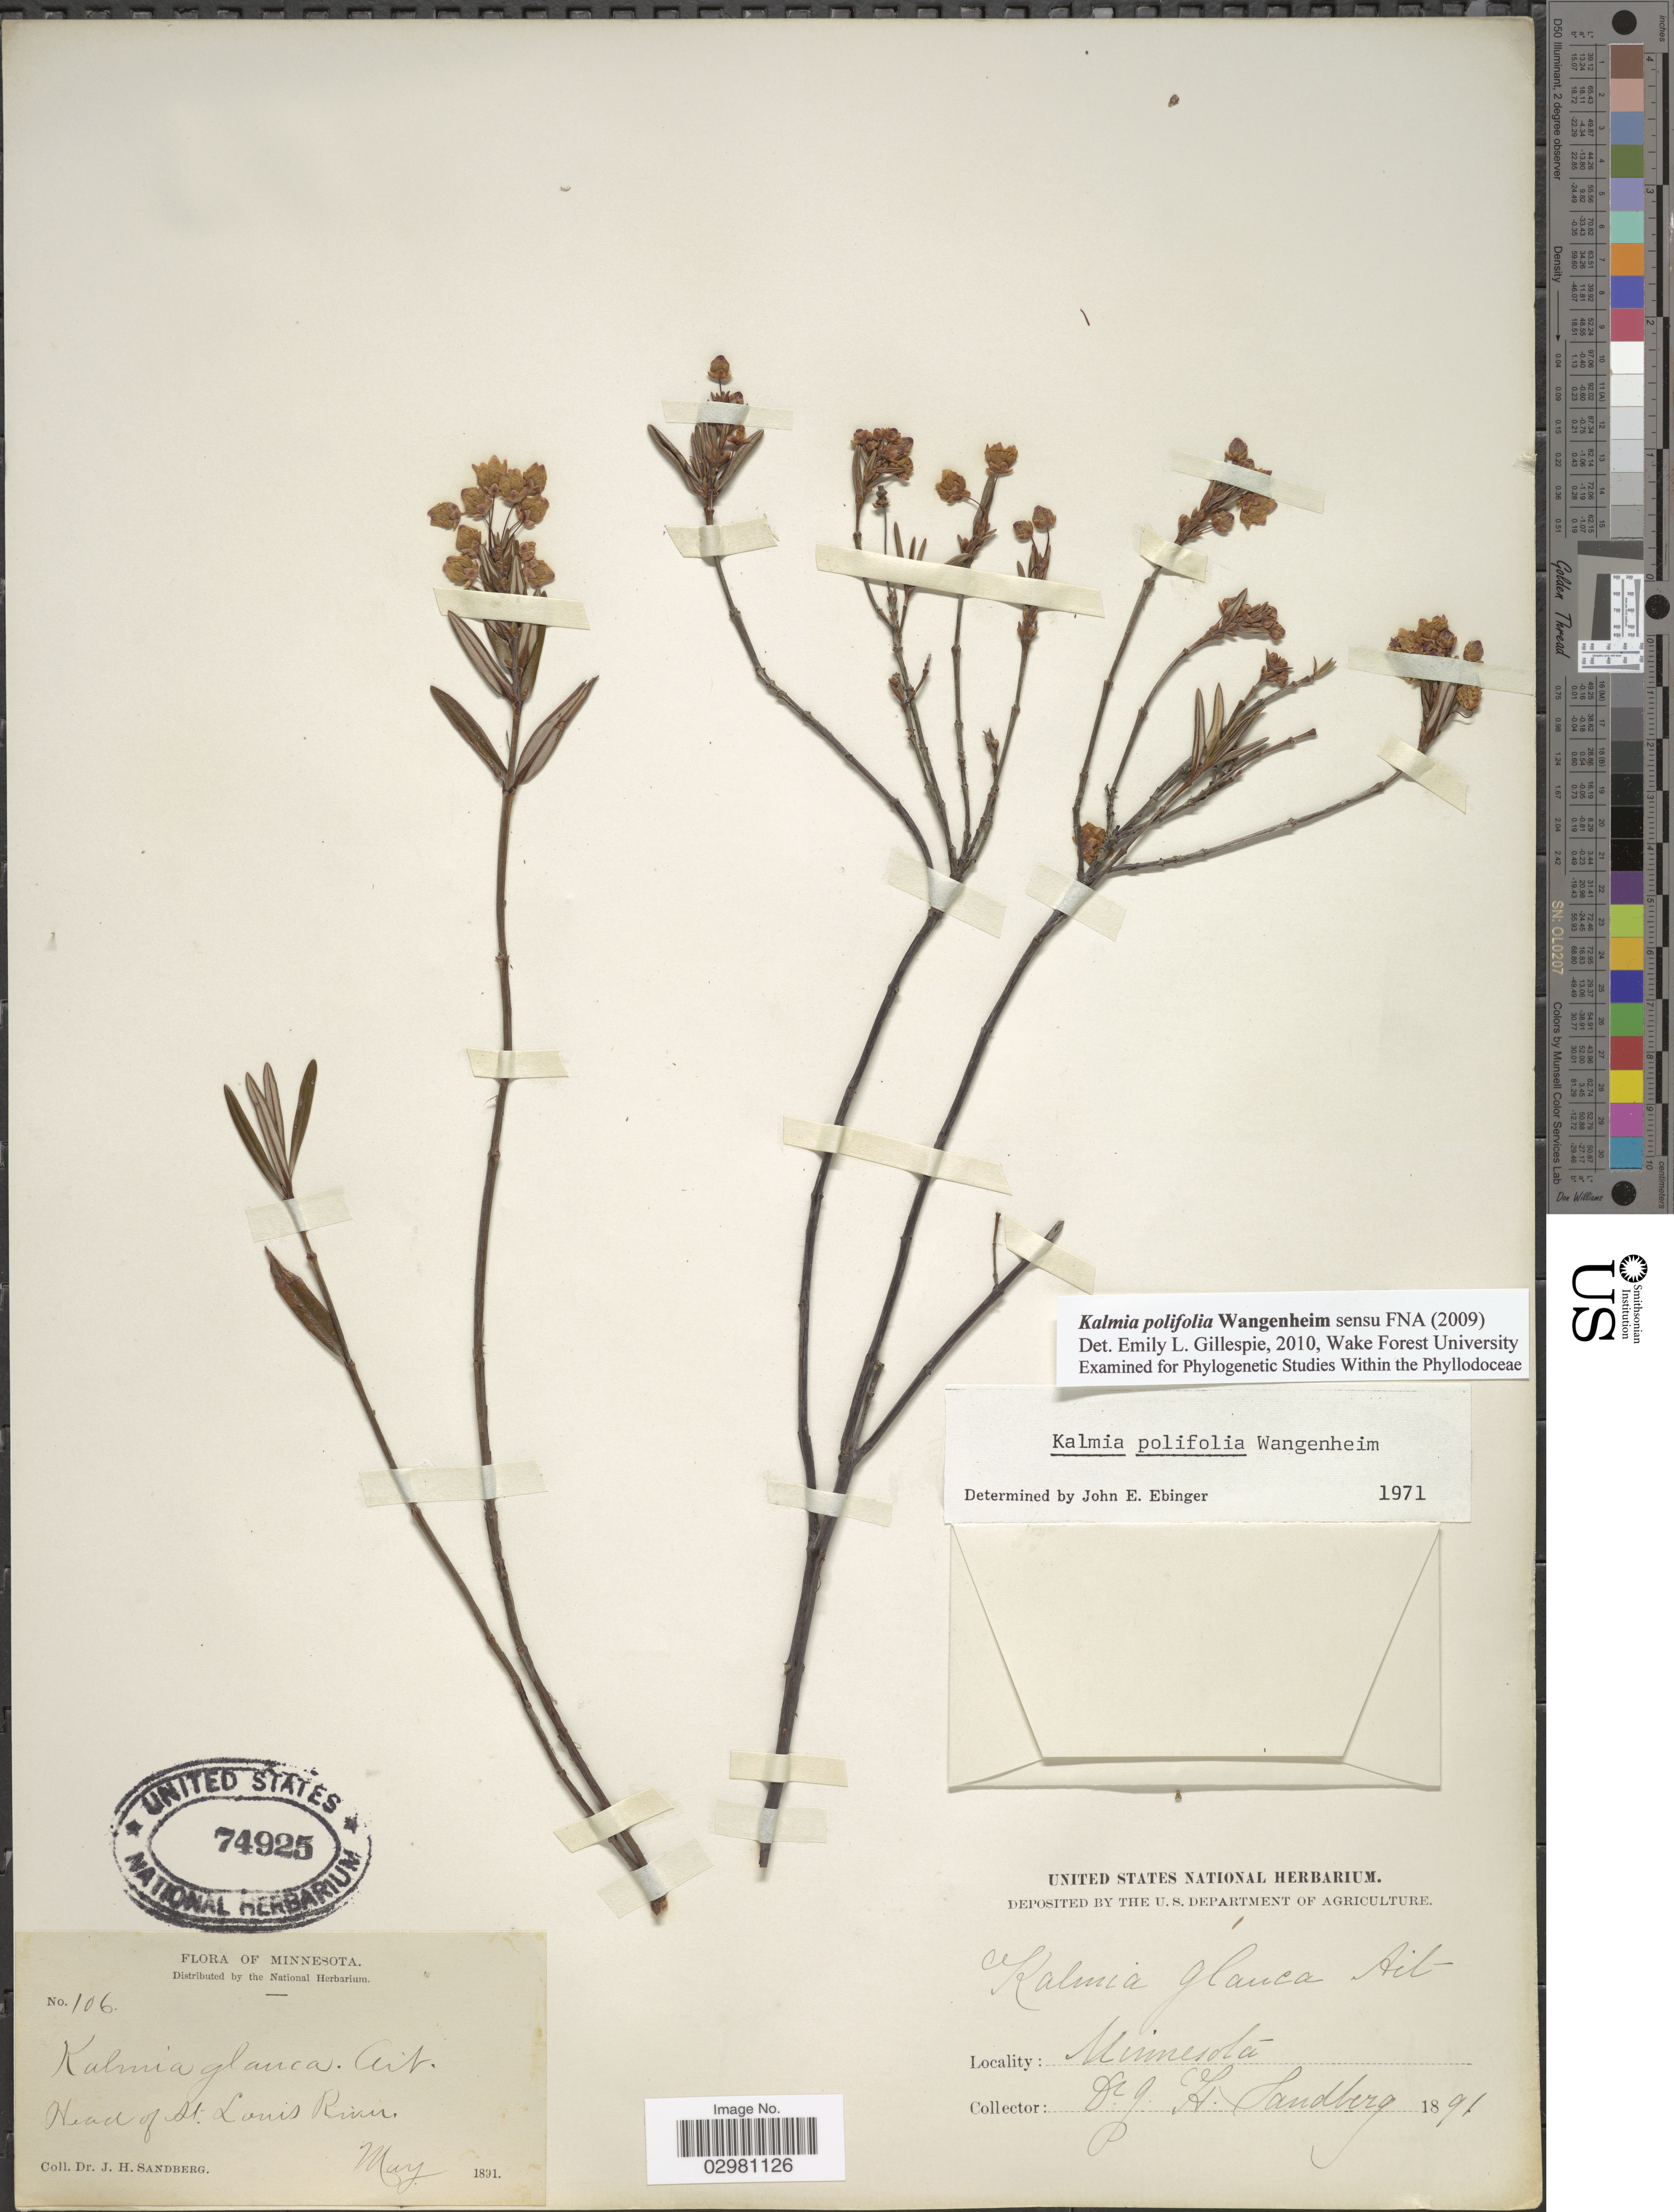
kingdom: Plantae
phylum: Tracheophyta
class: Magnoliopsida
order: Ericales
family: Ericaceae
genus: Kalmia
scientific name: Kalmia polifolia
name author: Wangenh.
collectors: J. H. Sandberg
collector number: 106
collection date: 1891-05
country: United States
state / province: Minnesota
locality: Head of St. Louis River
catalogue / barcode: US 74925